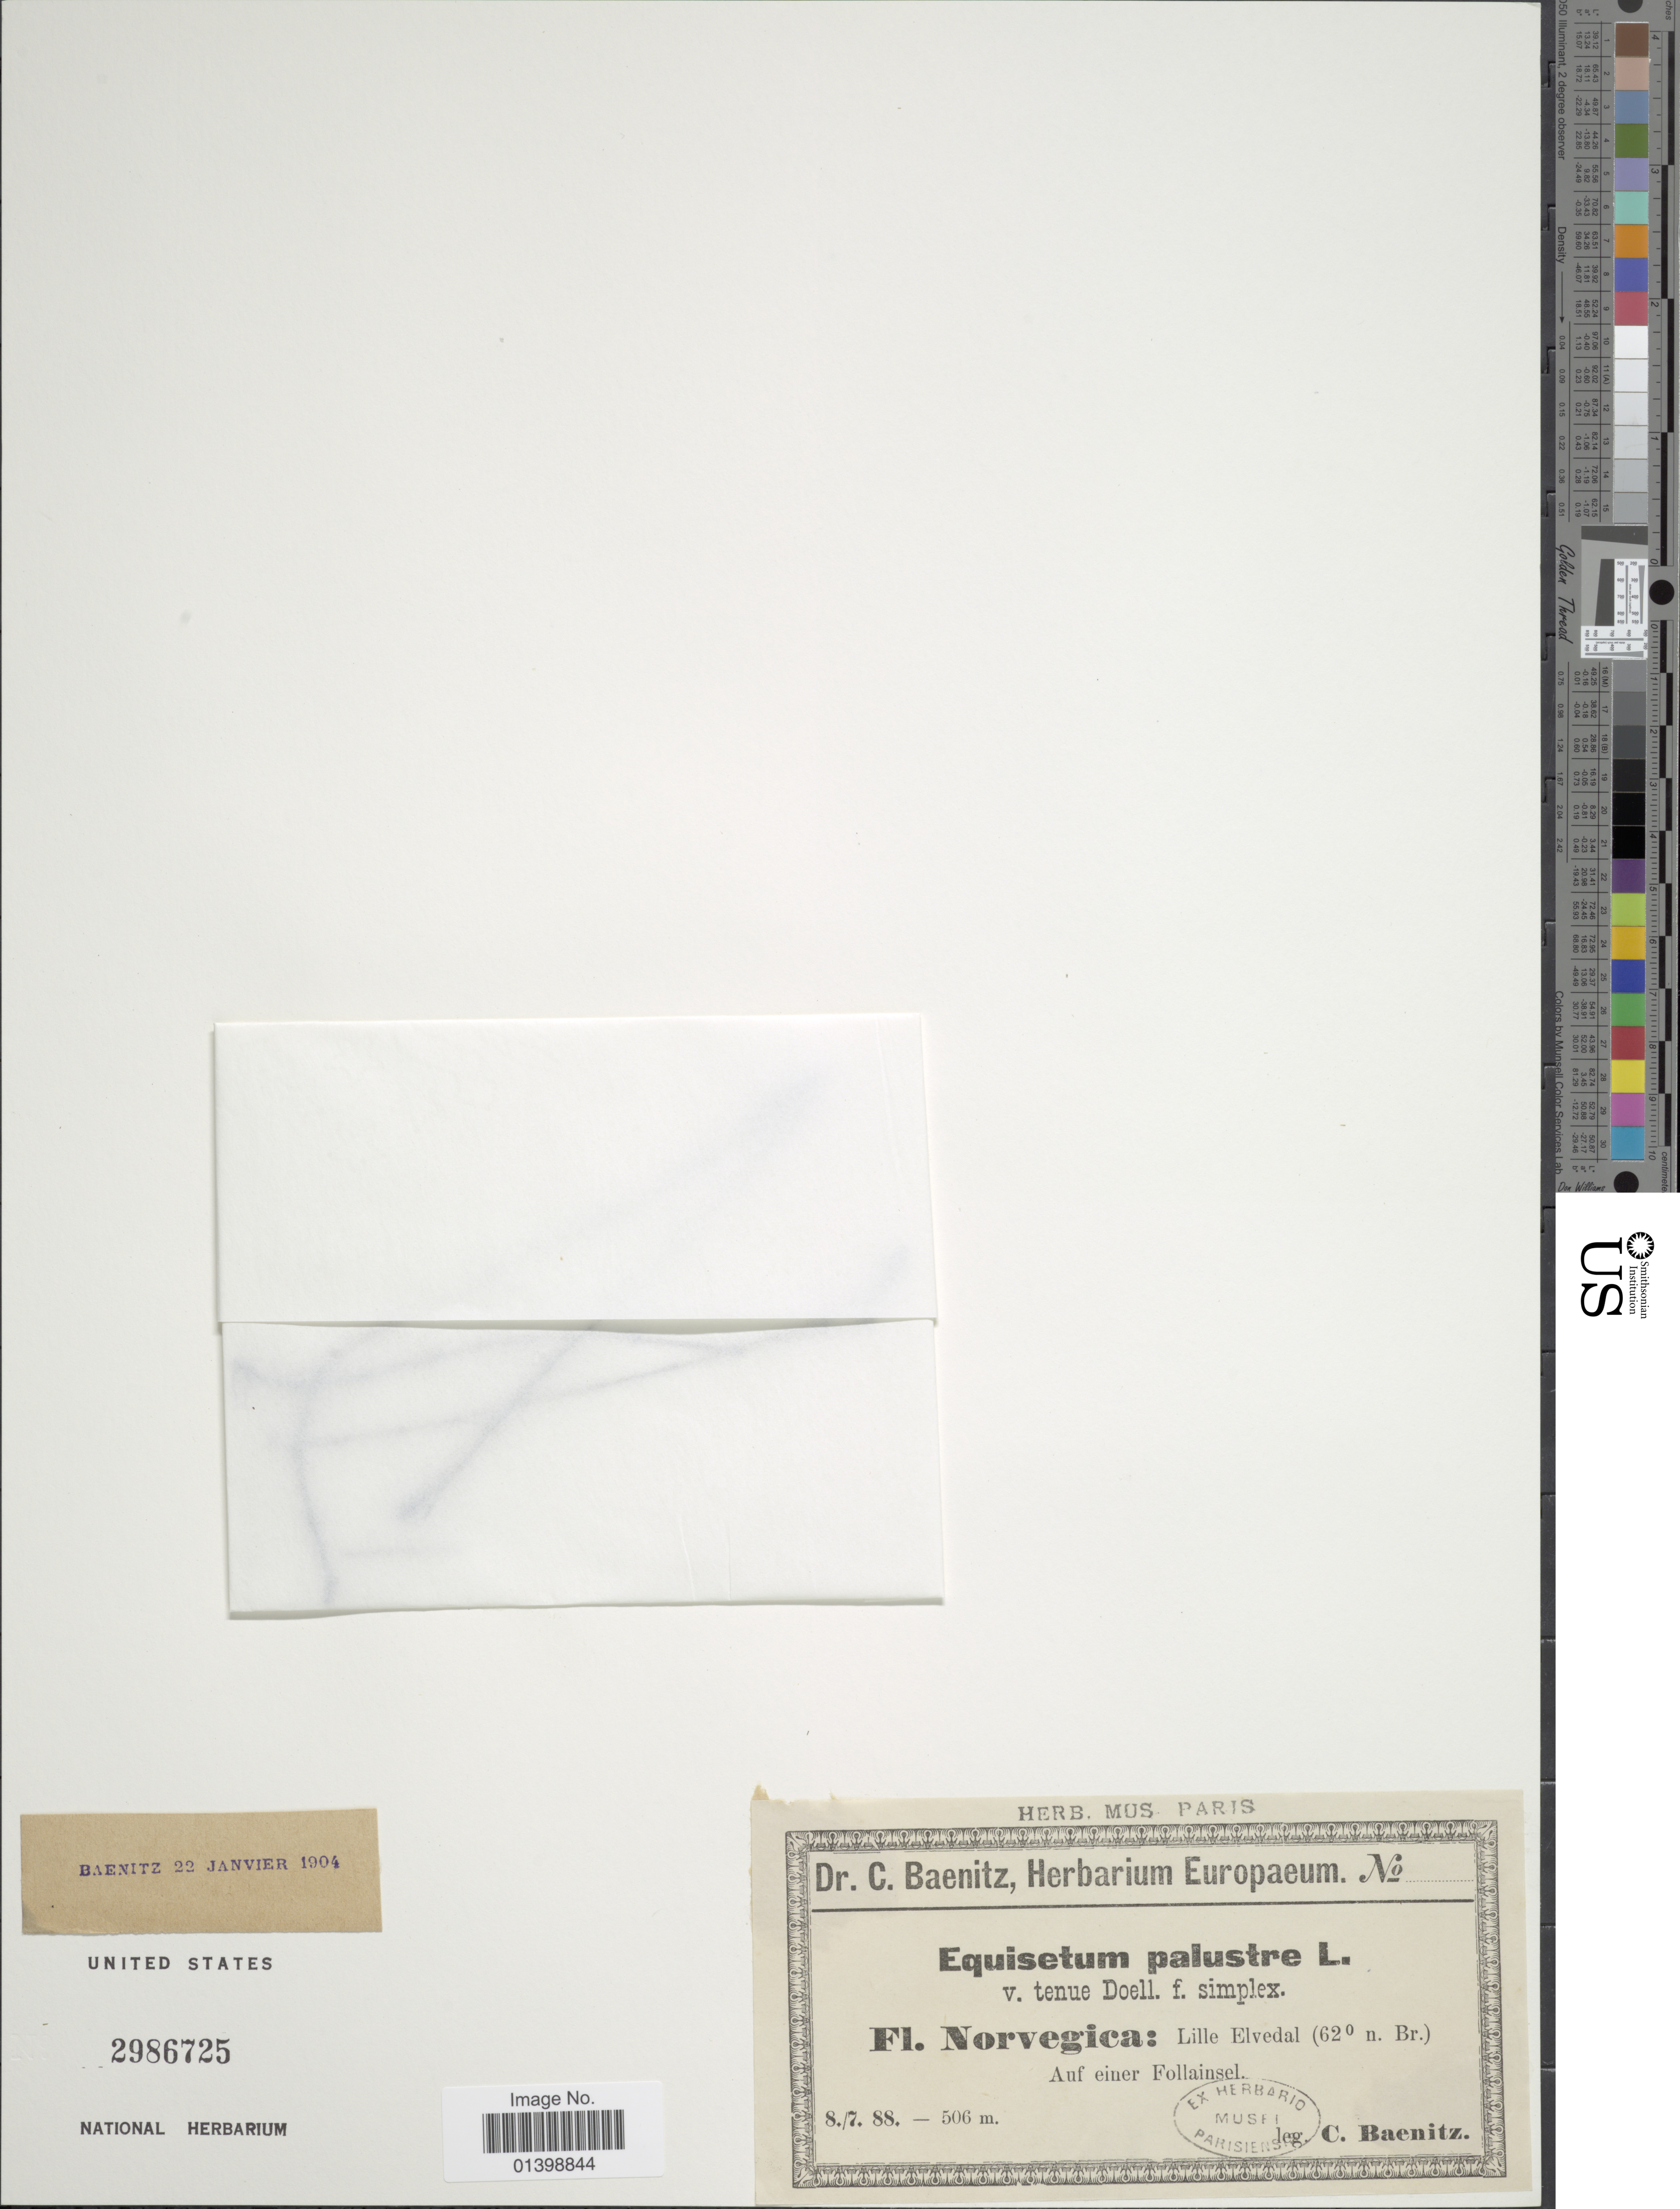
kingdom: Plantae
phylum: Tracheophyta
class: Polypodiopsida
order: Equisetales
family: Equisetaceae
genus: Equisetum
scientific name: Equisetum palustre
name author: L.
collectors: C. G. Baenitz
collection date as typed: Transcribed d/m/y: 8/7/88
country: Norway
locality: Lille Elvedal, Auf einer Follainsel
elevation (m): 506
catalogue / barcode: US 2986725